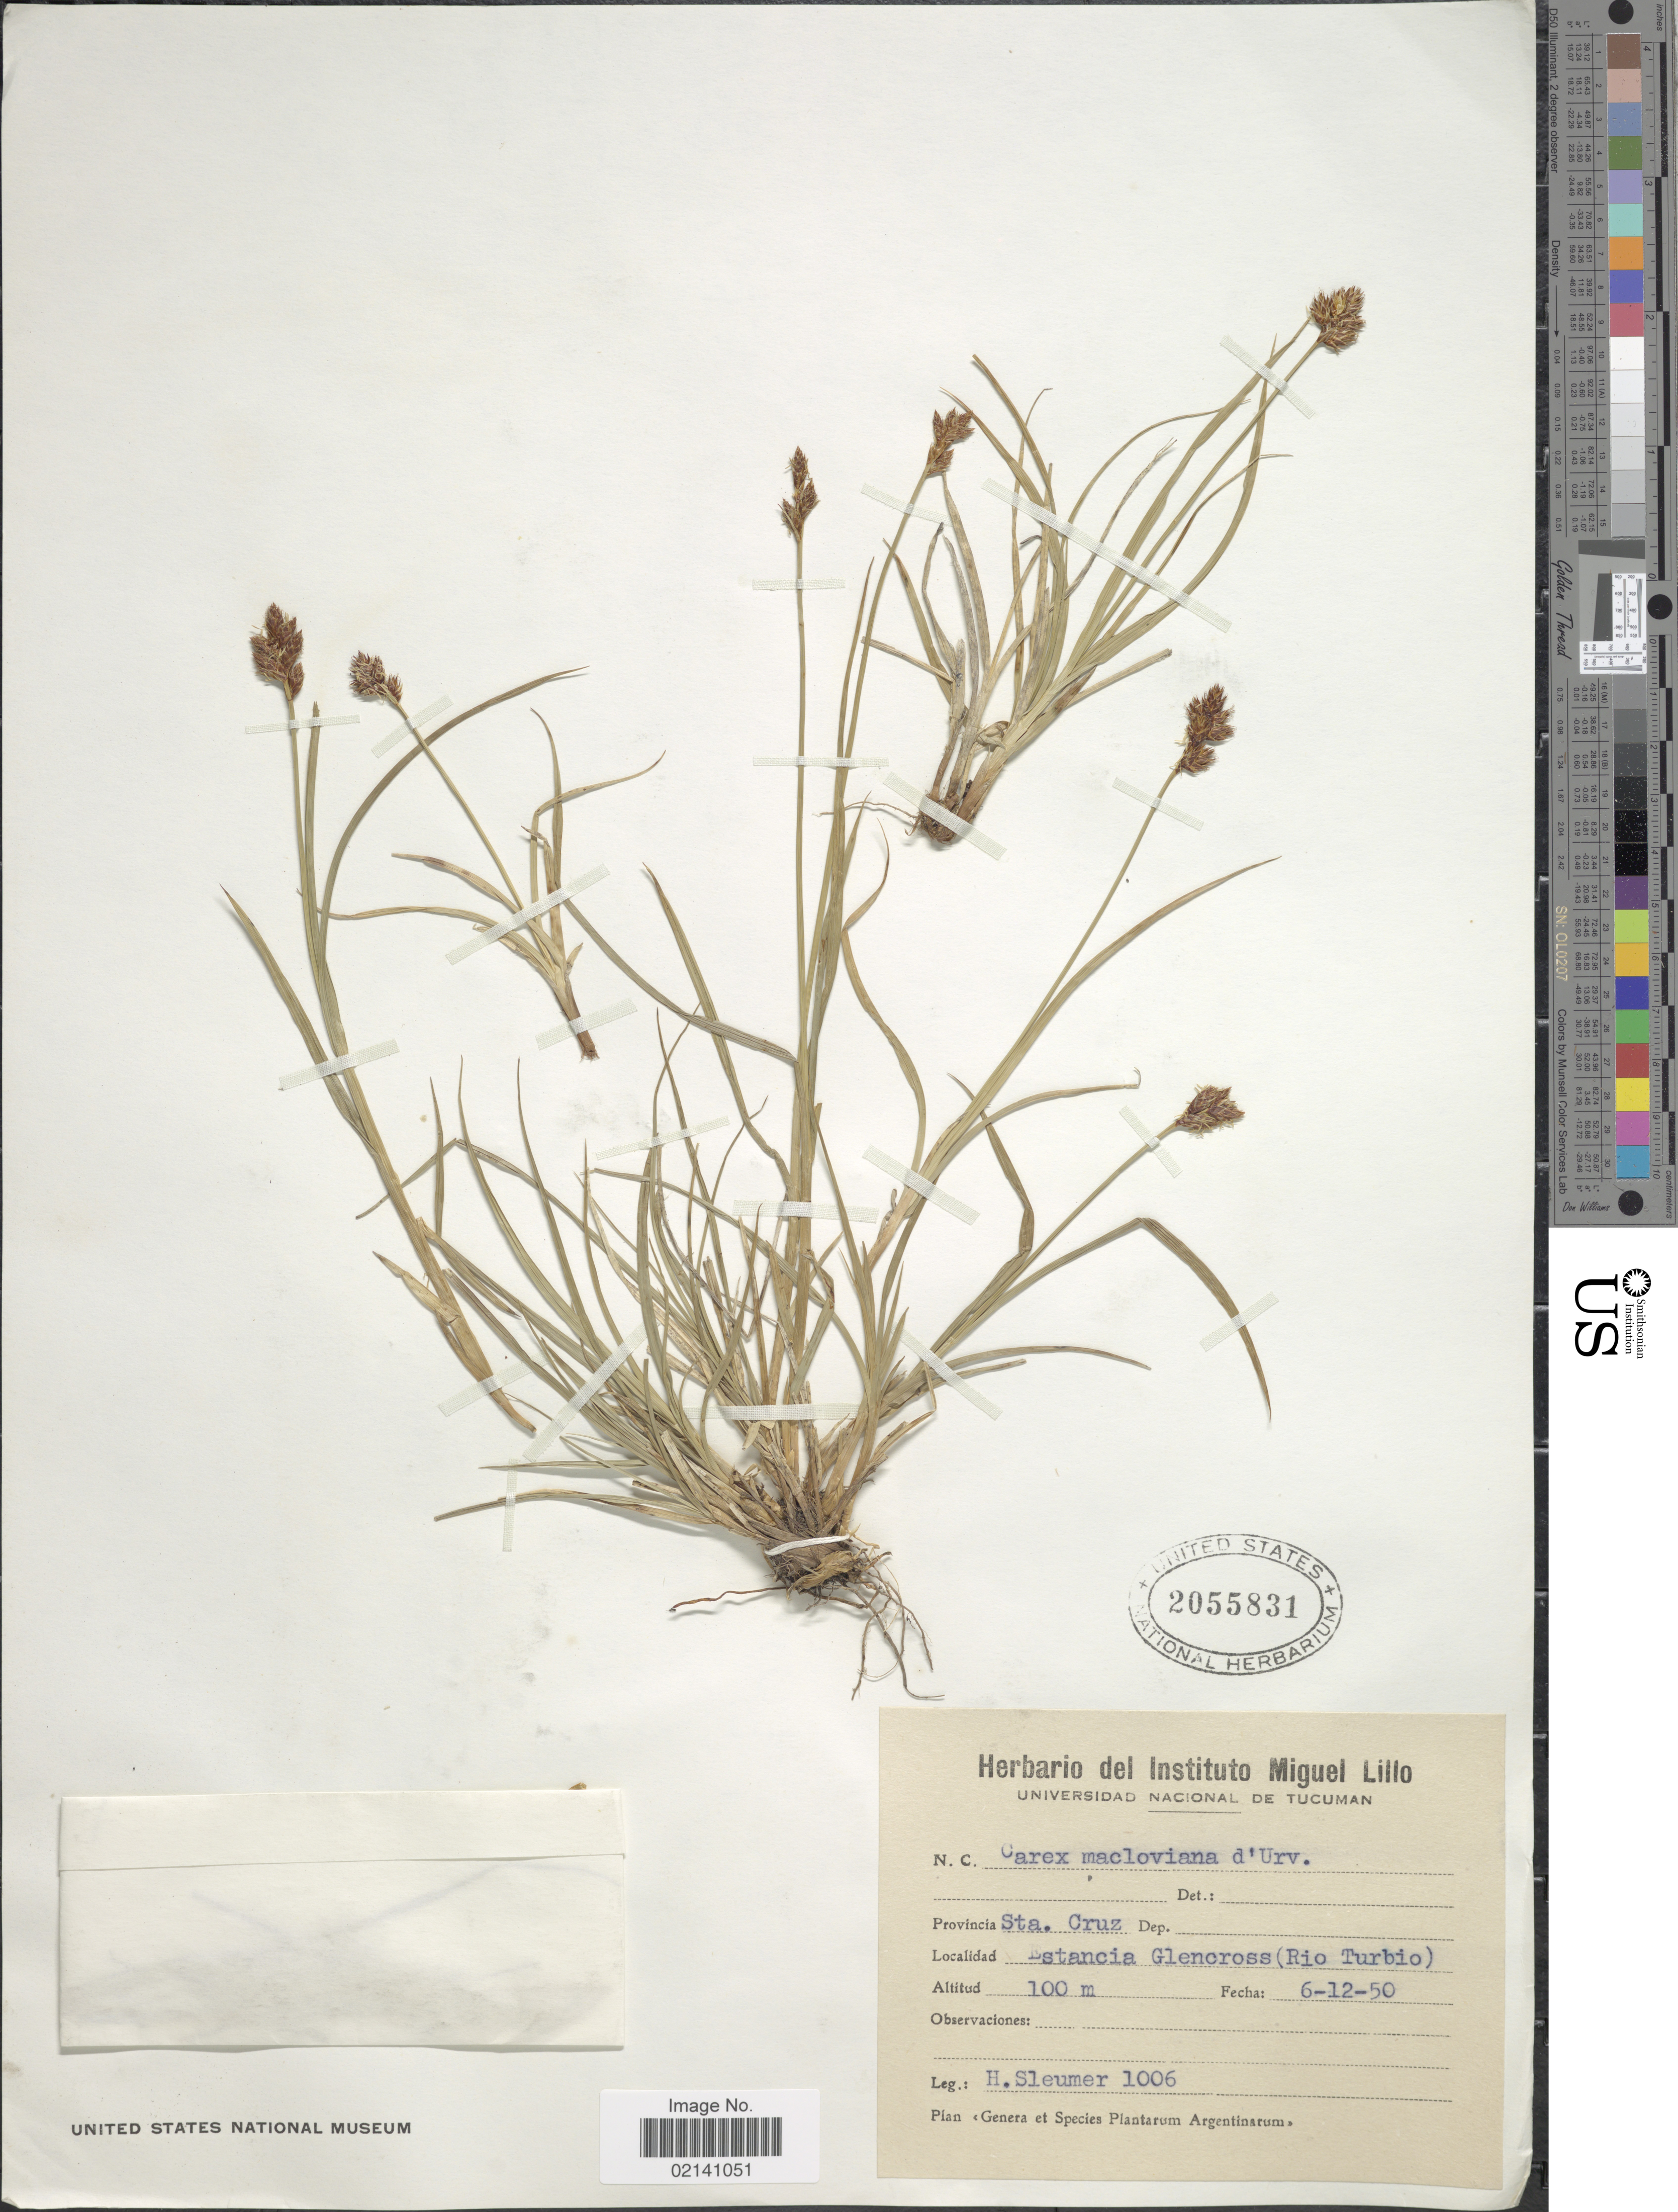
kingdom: Plantae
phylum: Tracheophyta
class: Liliopsida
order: Poales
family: Cyperaceae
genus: Carex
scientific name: Carex macloviana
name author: d'Urv.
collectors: H. O. Sleumer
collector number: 1006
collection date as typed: Transcribed d/m/y: 6/12/50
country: Argentina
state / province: Santa Cruz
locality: Provincia Sta. Cruz, Estancia Glencross (Rio Turbio)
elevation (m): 100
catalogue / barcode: US 2055831